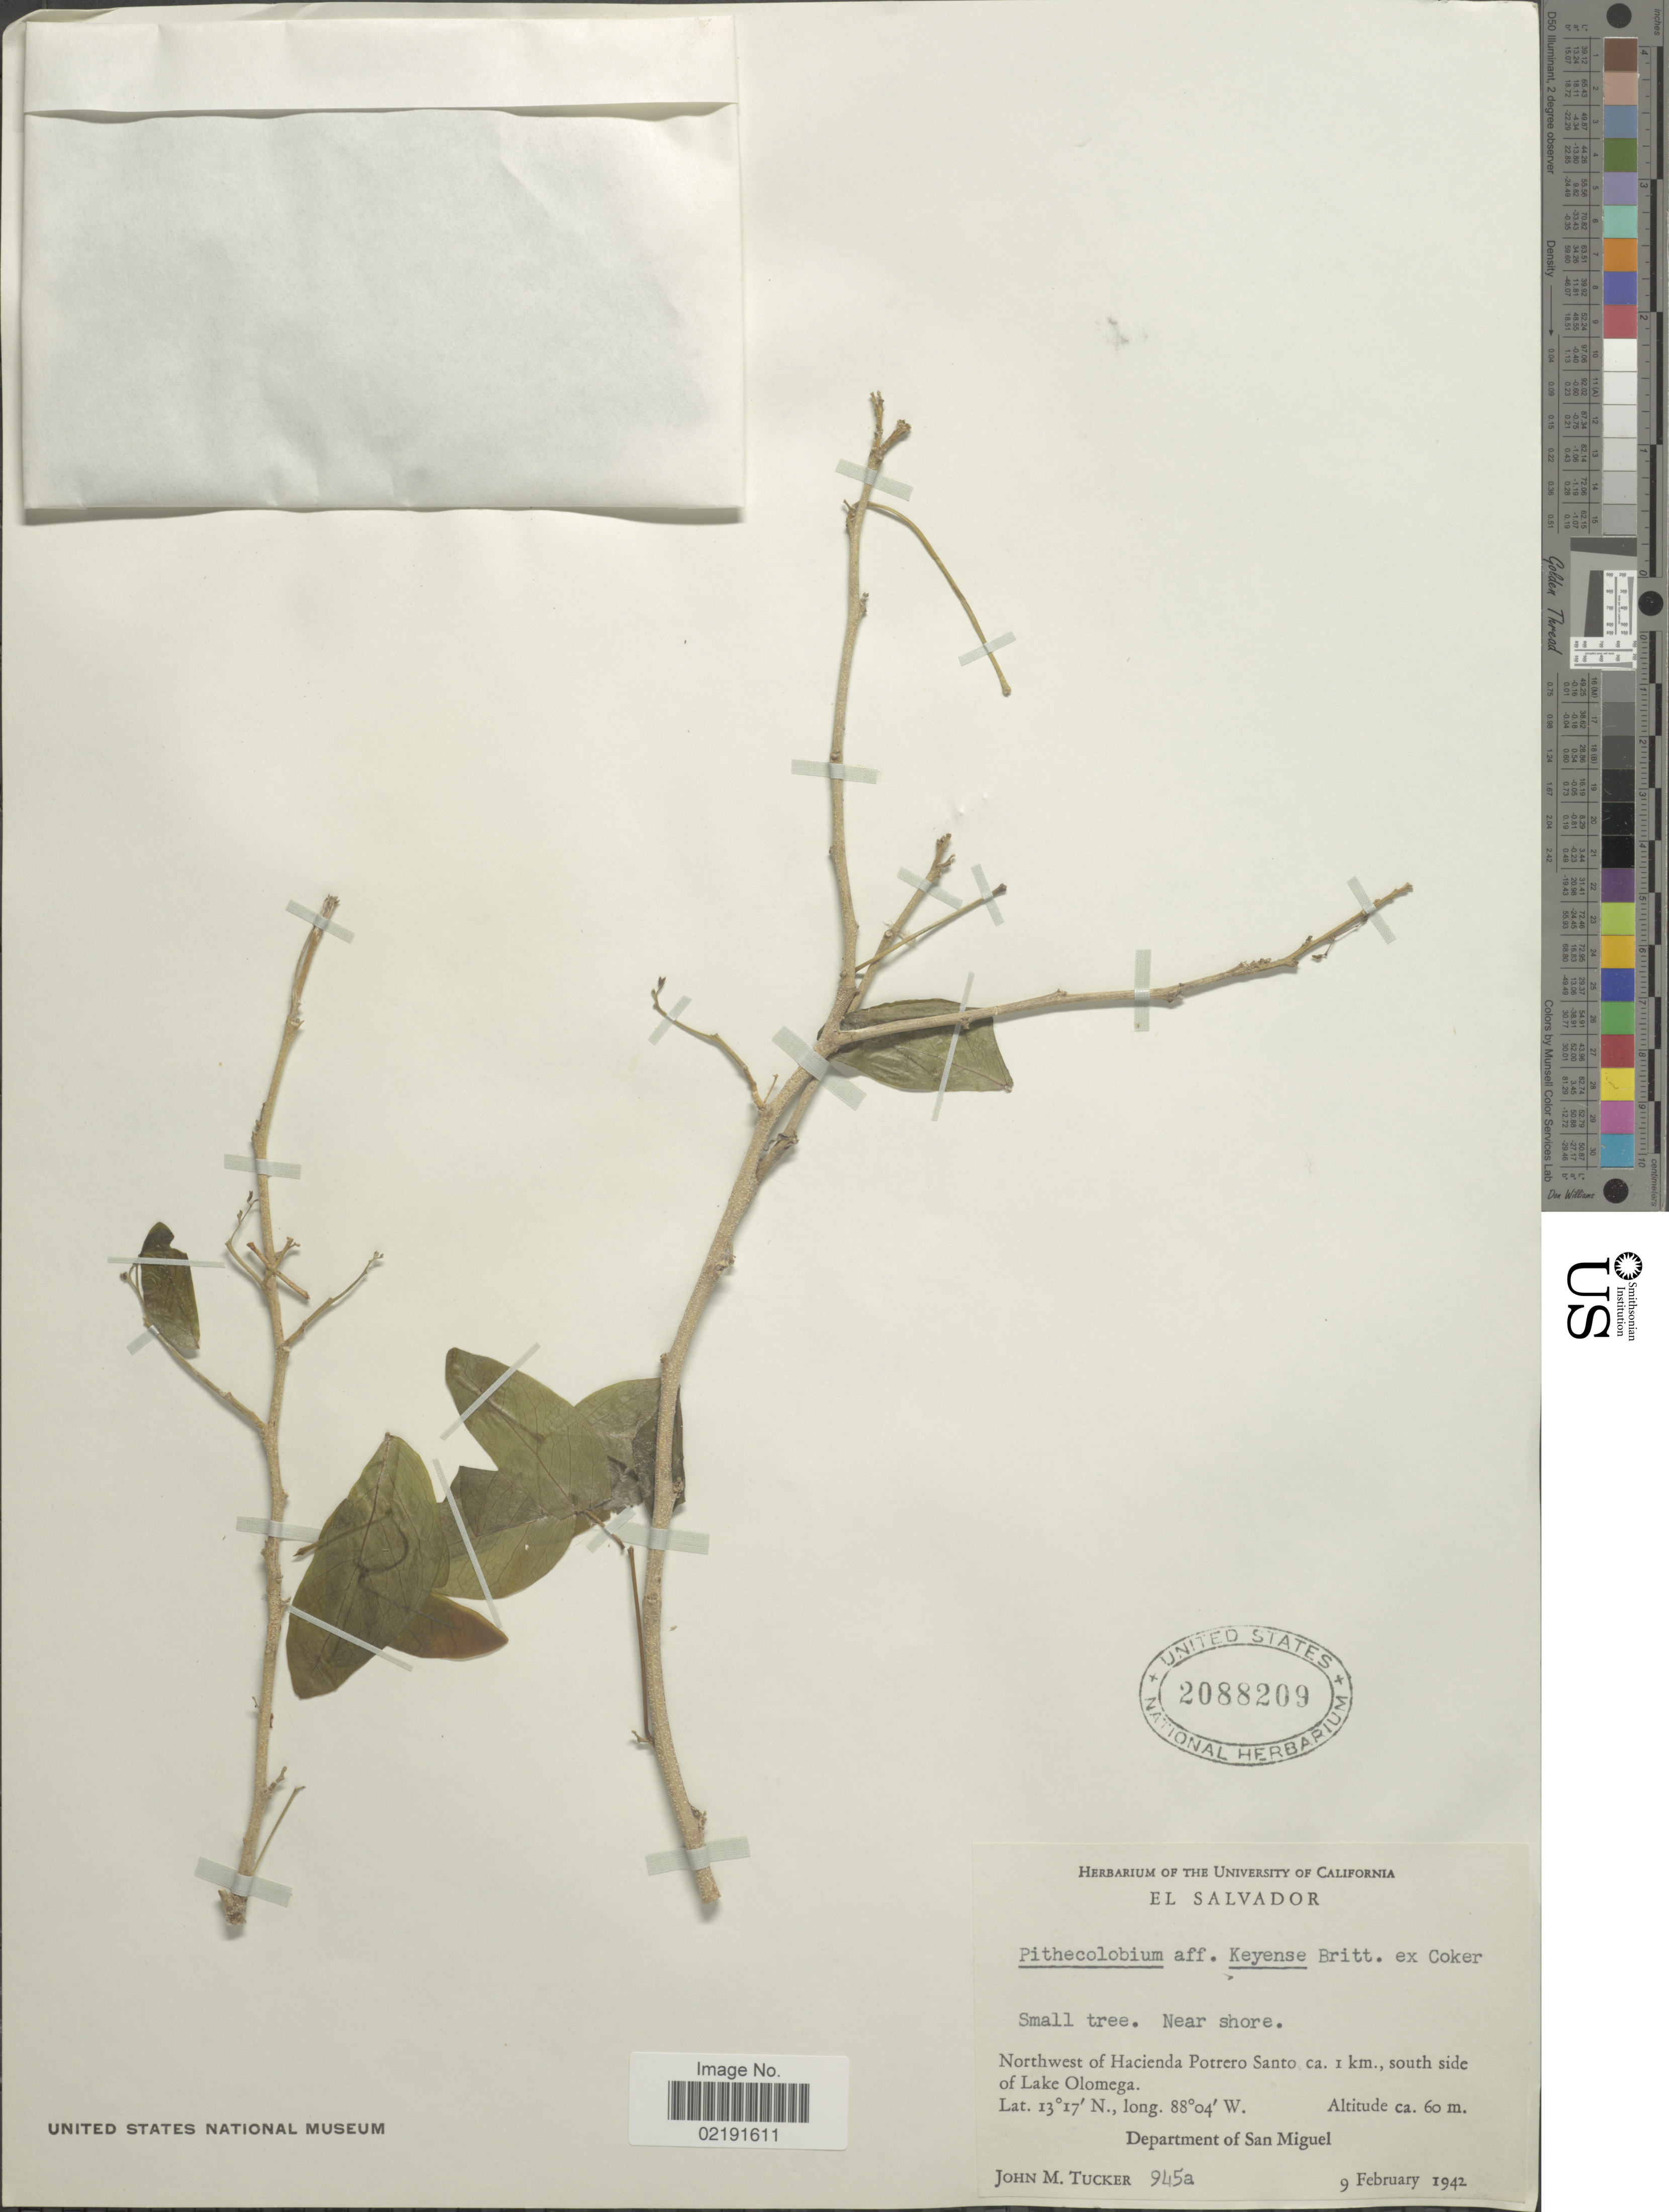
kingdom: Plantae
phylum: Tracheophyta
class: Magnoliopsida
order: Fabales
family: Fabaceae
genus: Pithecellobium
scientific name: Pithecellobium keyense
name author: Britton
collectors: J. M. Tucker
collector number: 945a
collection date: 1942-02-09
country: El Salvador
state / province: San Miguel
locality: Near shore. Northwest of Hacienda Potrero Santo ca. 1 km., south side of Lake Olomega. Department of San Miguel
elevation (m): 60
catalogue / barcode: US 2088209